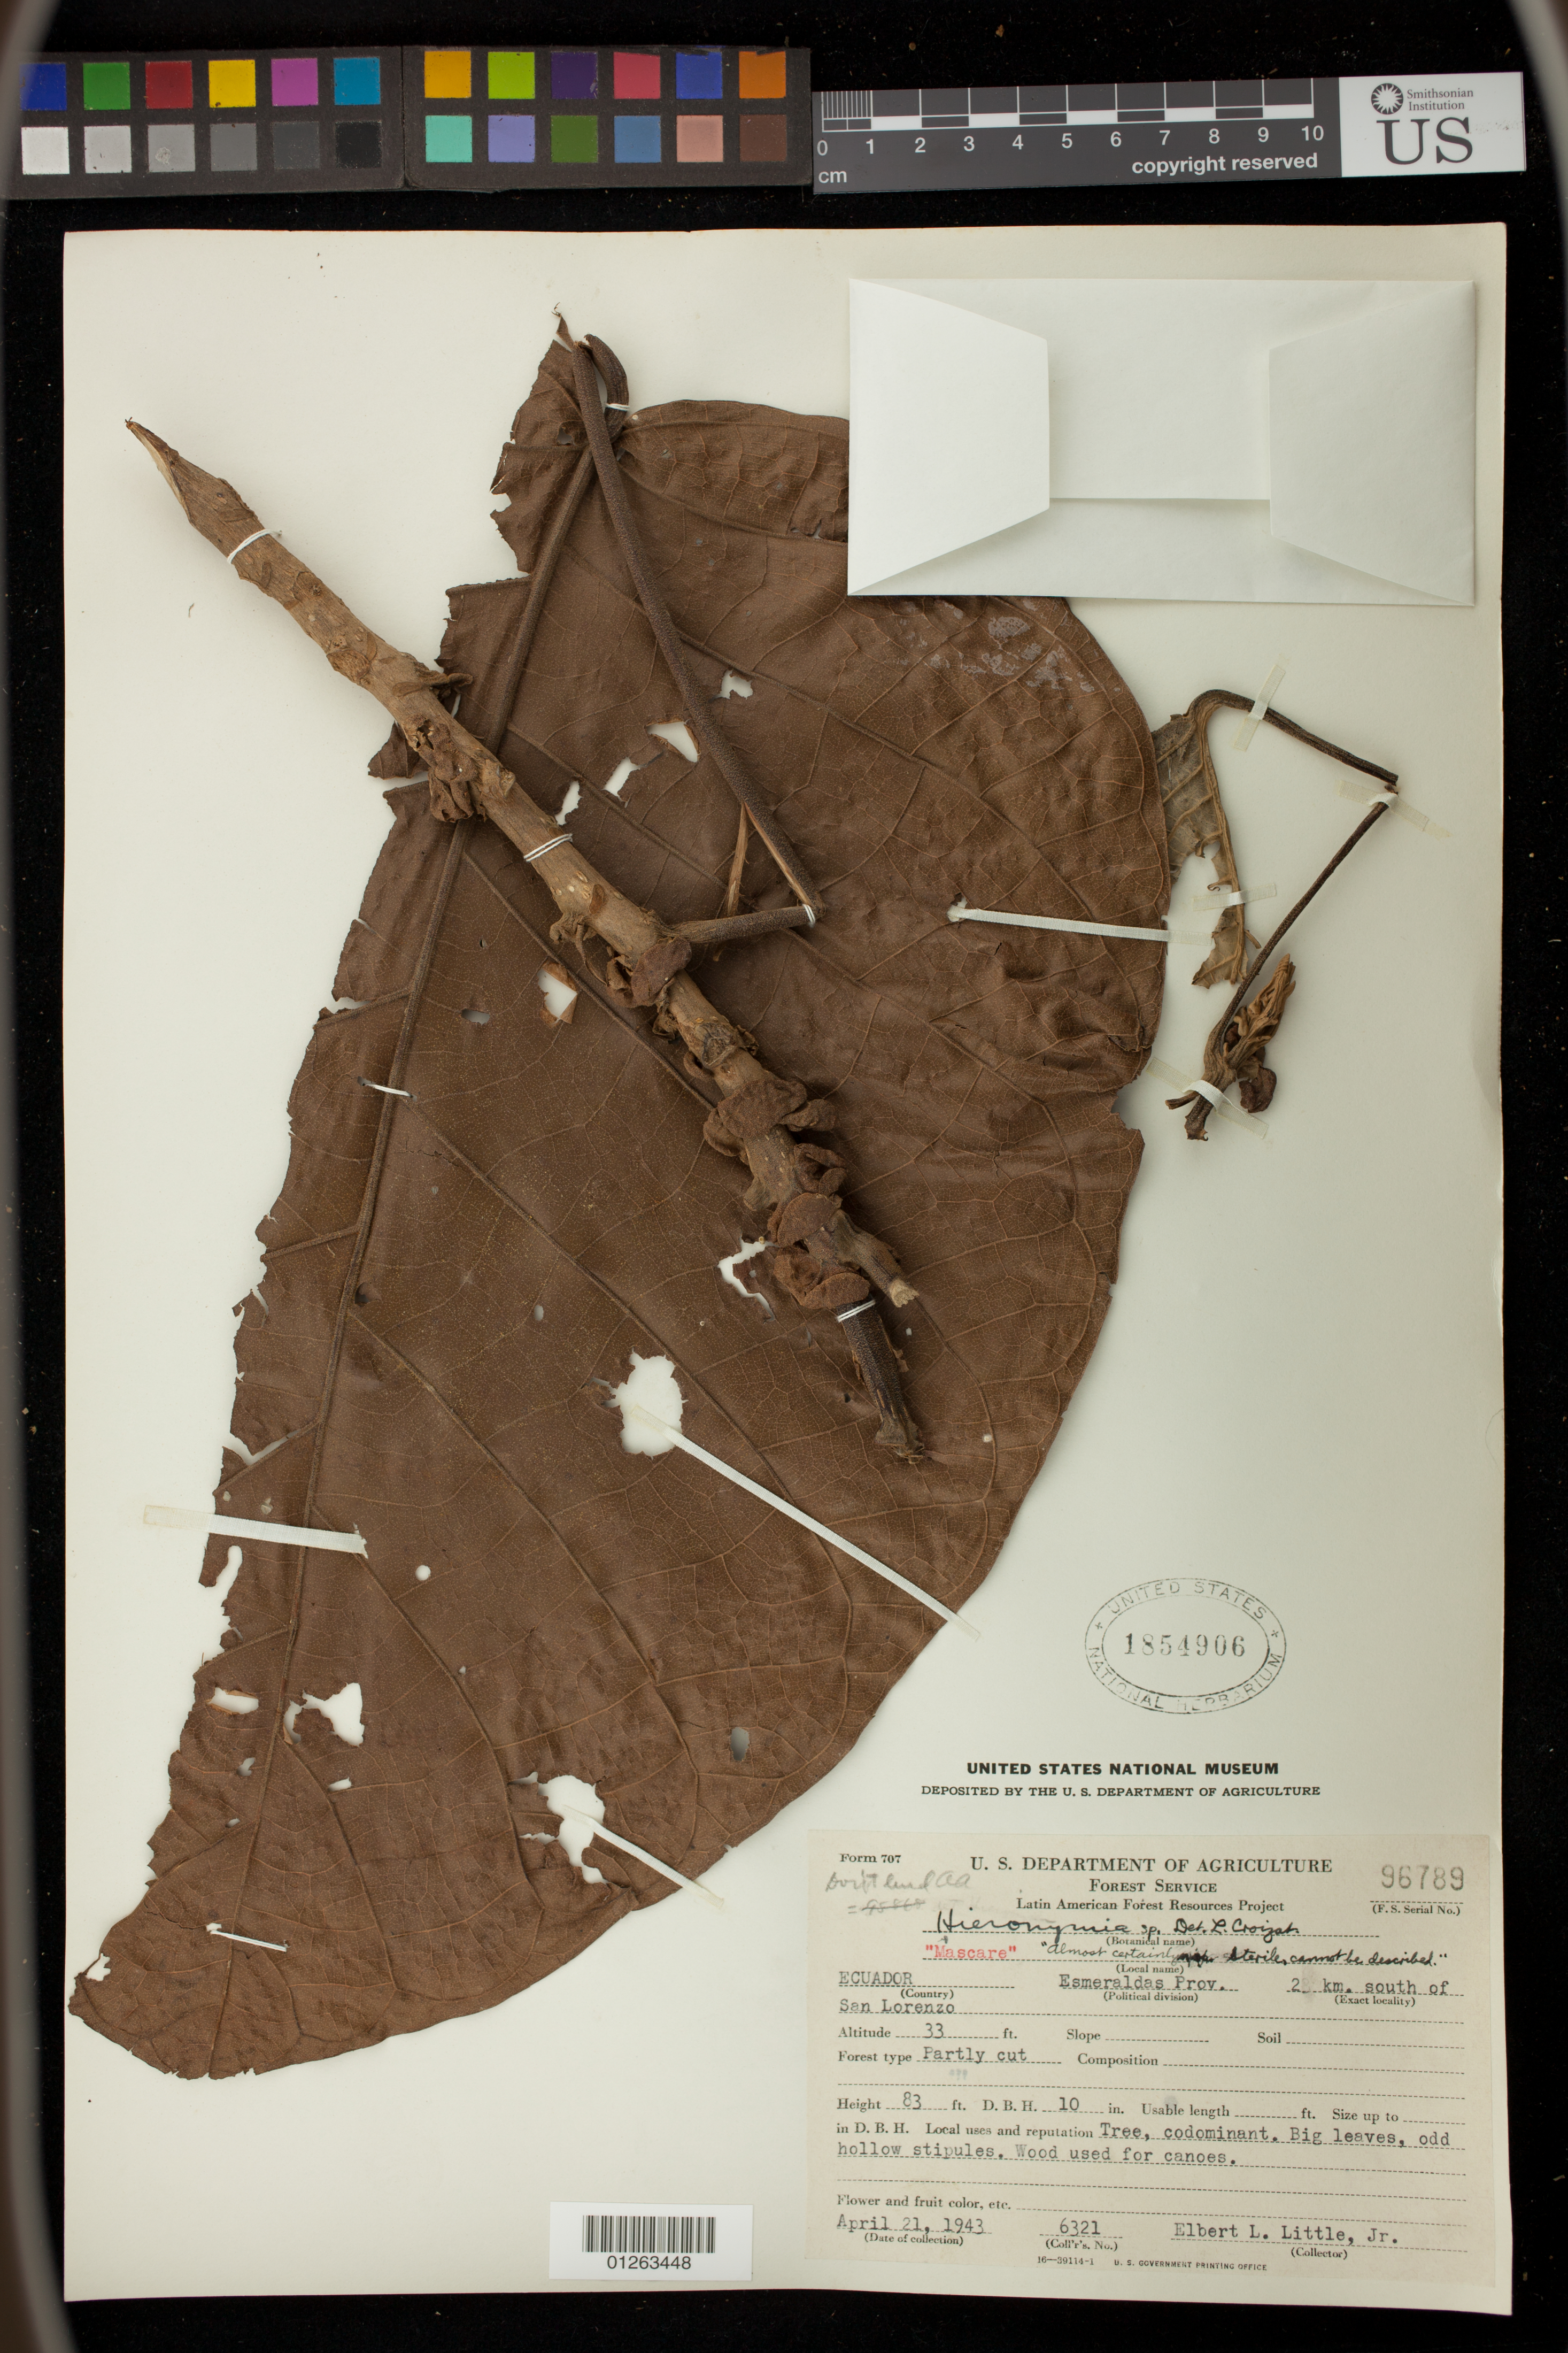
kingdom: Plantae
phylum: Tracheophyta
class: Magnoliopsida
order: Malpighiales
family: Phyllanthaceae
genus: Hieronyma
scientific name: Hieronyma alchorneoides var. stipulosa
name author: P. Franco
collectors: E. L. Little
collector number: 6321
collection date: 1943-04-21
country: Ecuador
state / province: Esmeraldas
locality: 2 km. south of San Lorenzo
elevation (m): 10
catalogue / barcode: US 1854906